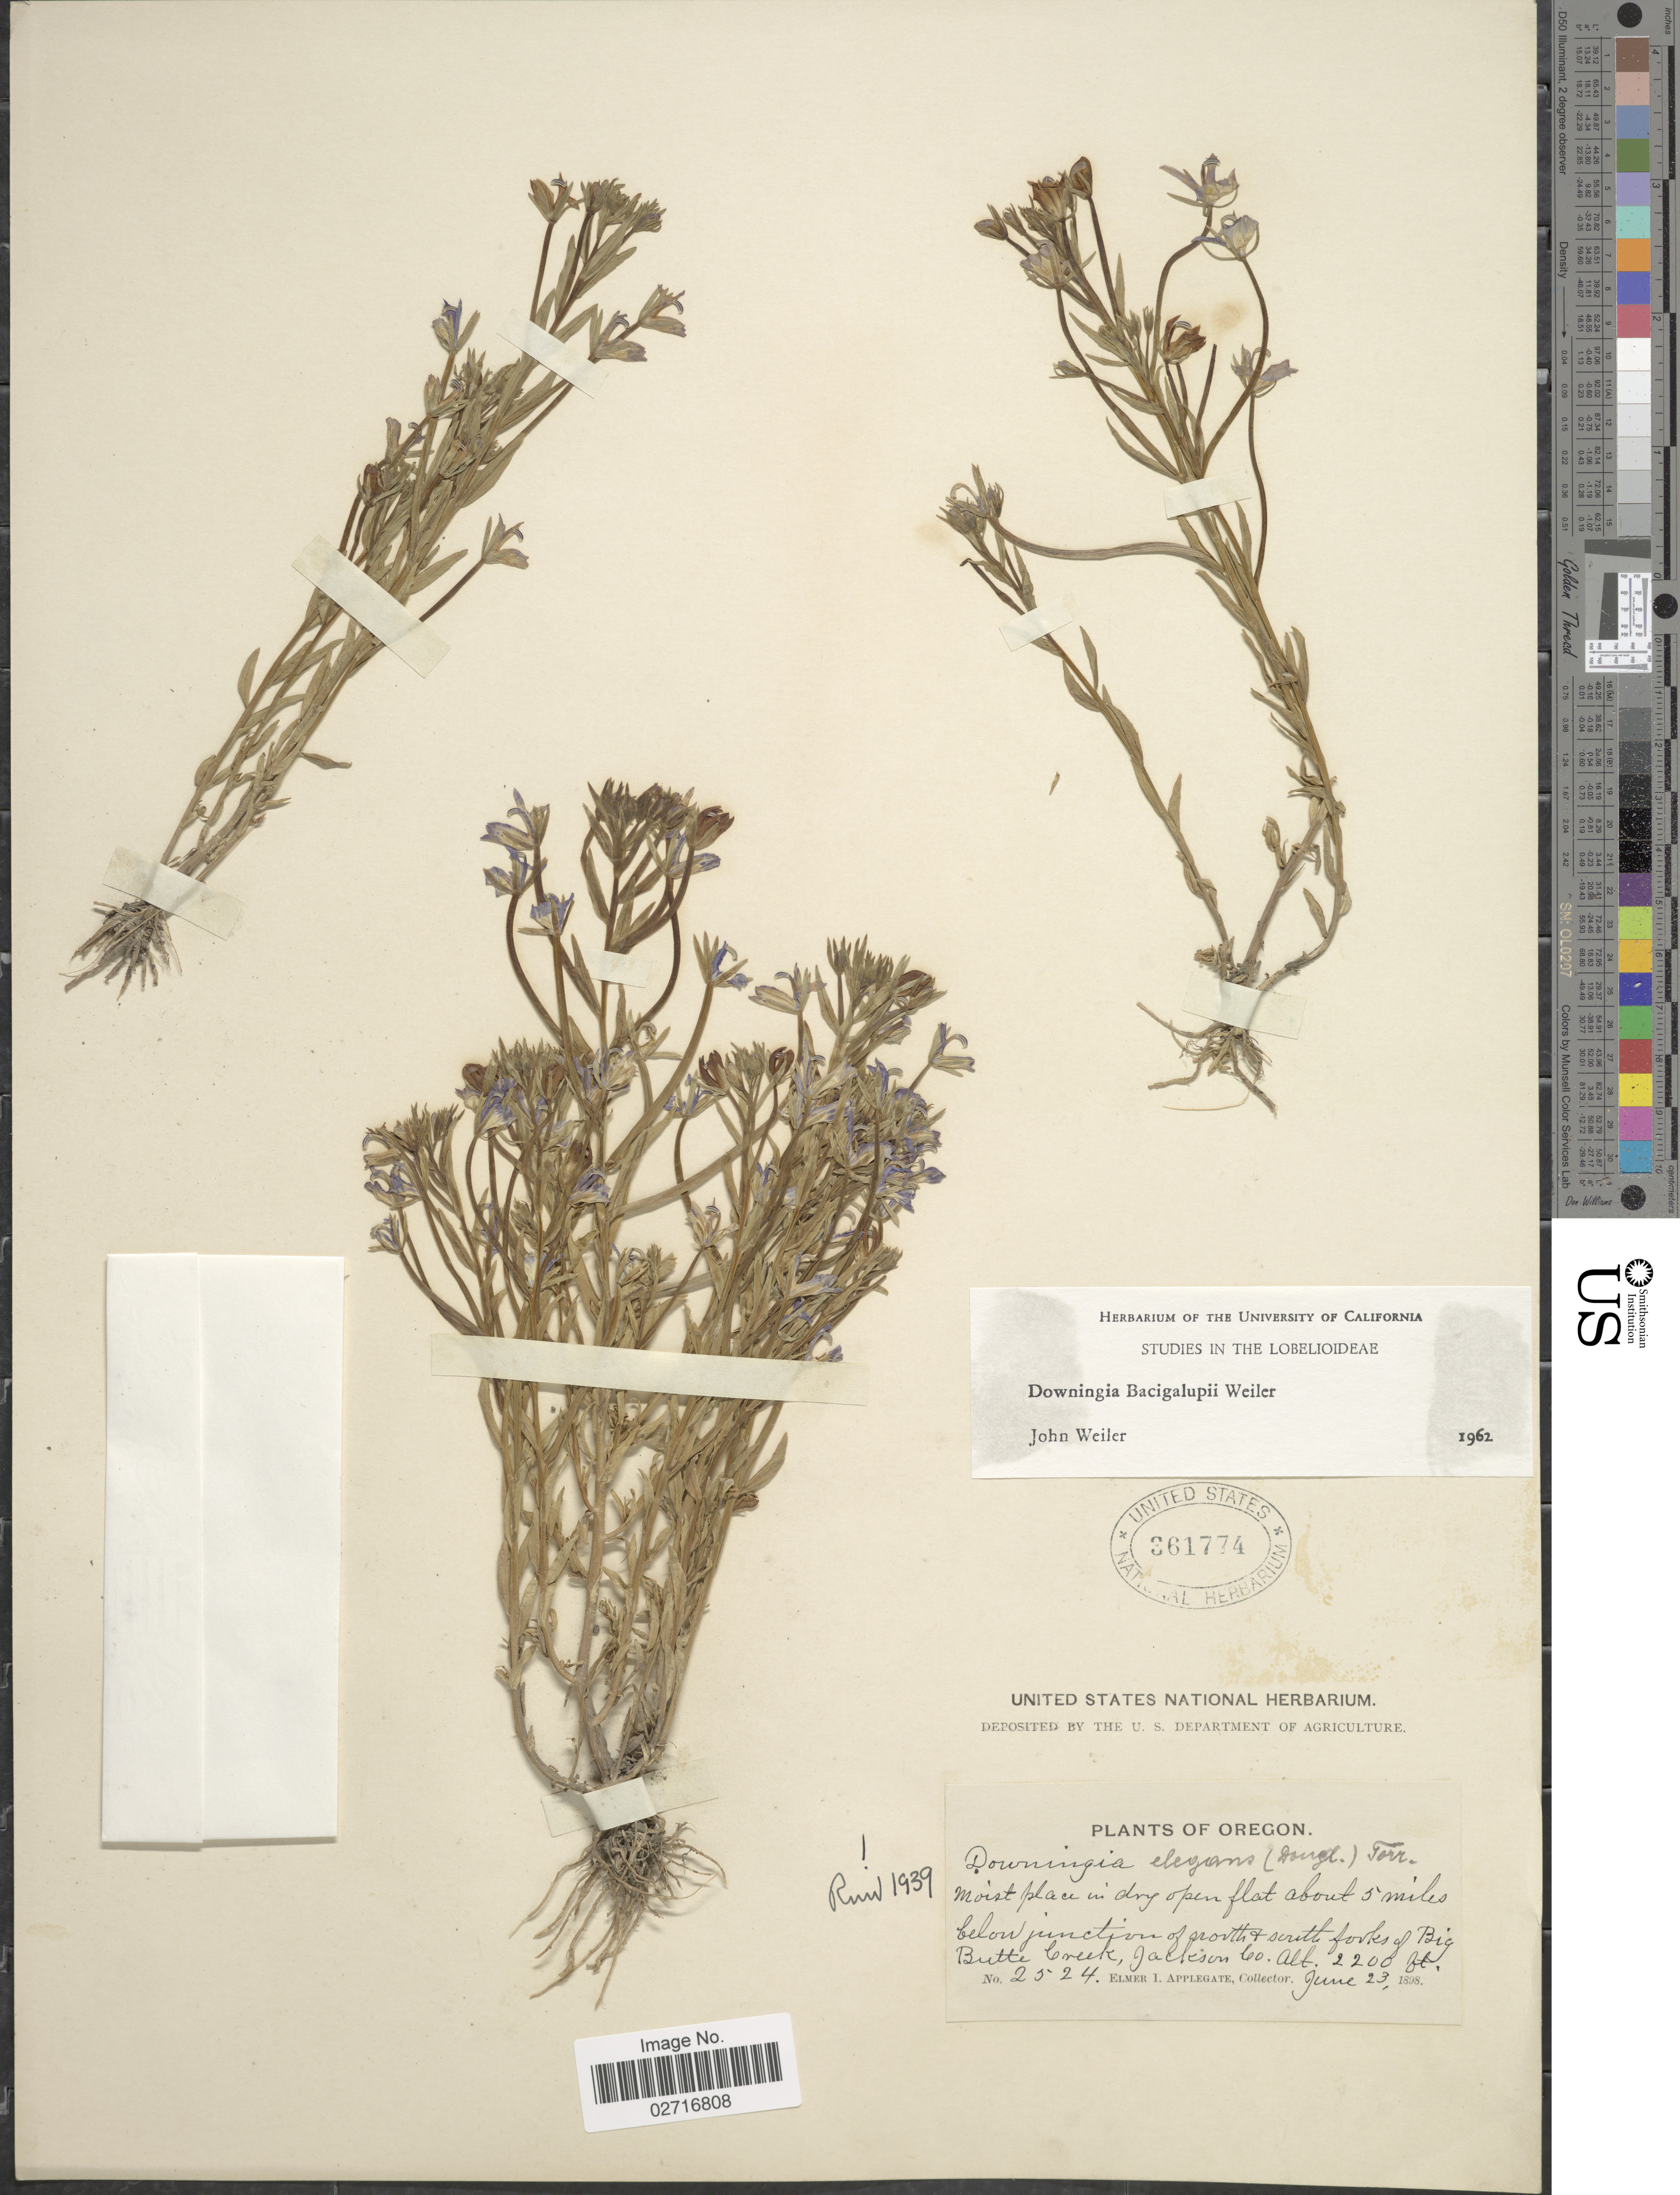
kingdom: Plantae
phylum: Tracheophyta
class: Magnoliopsida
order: Asterales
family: Campanulaceae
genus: Downingia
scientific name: Downingia bacigalupii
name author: Weiler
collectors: E. I. Applegate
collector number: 2524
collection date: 1898-06-23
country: United States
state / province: Oregon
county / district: Jackson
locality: Moist place in dry open flat about 5 miles below junction of south forks of Big Butte Creek, Jackson Co.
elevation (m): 671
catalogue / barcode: US 361774